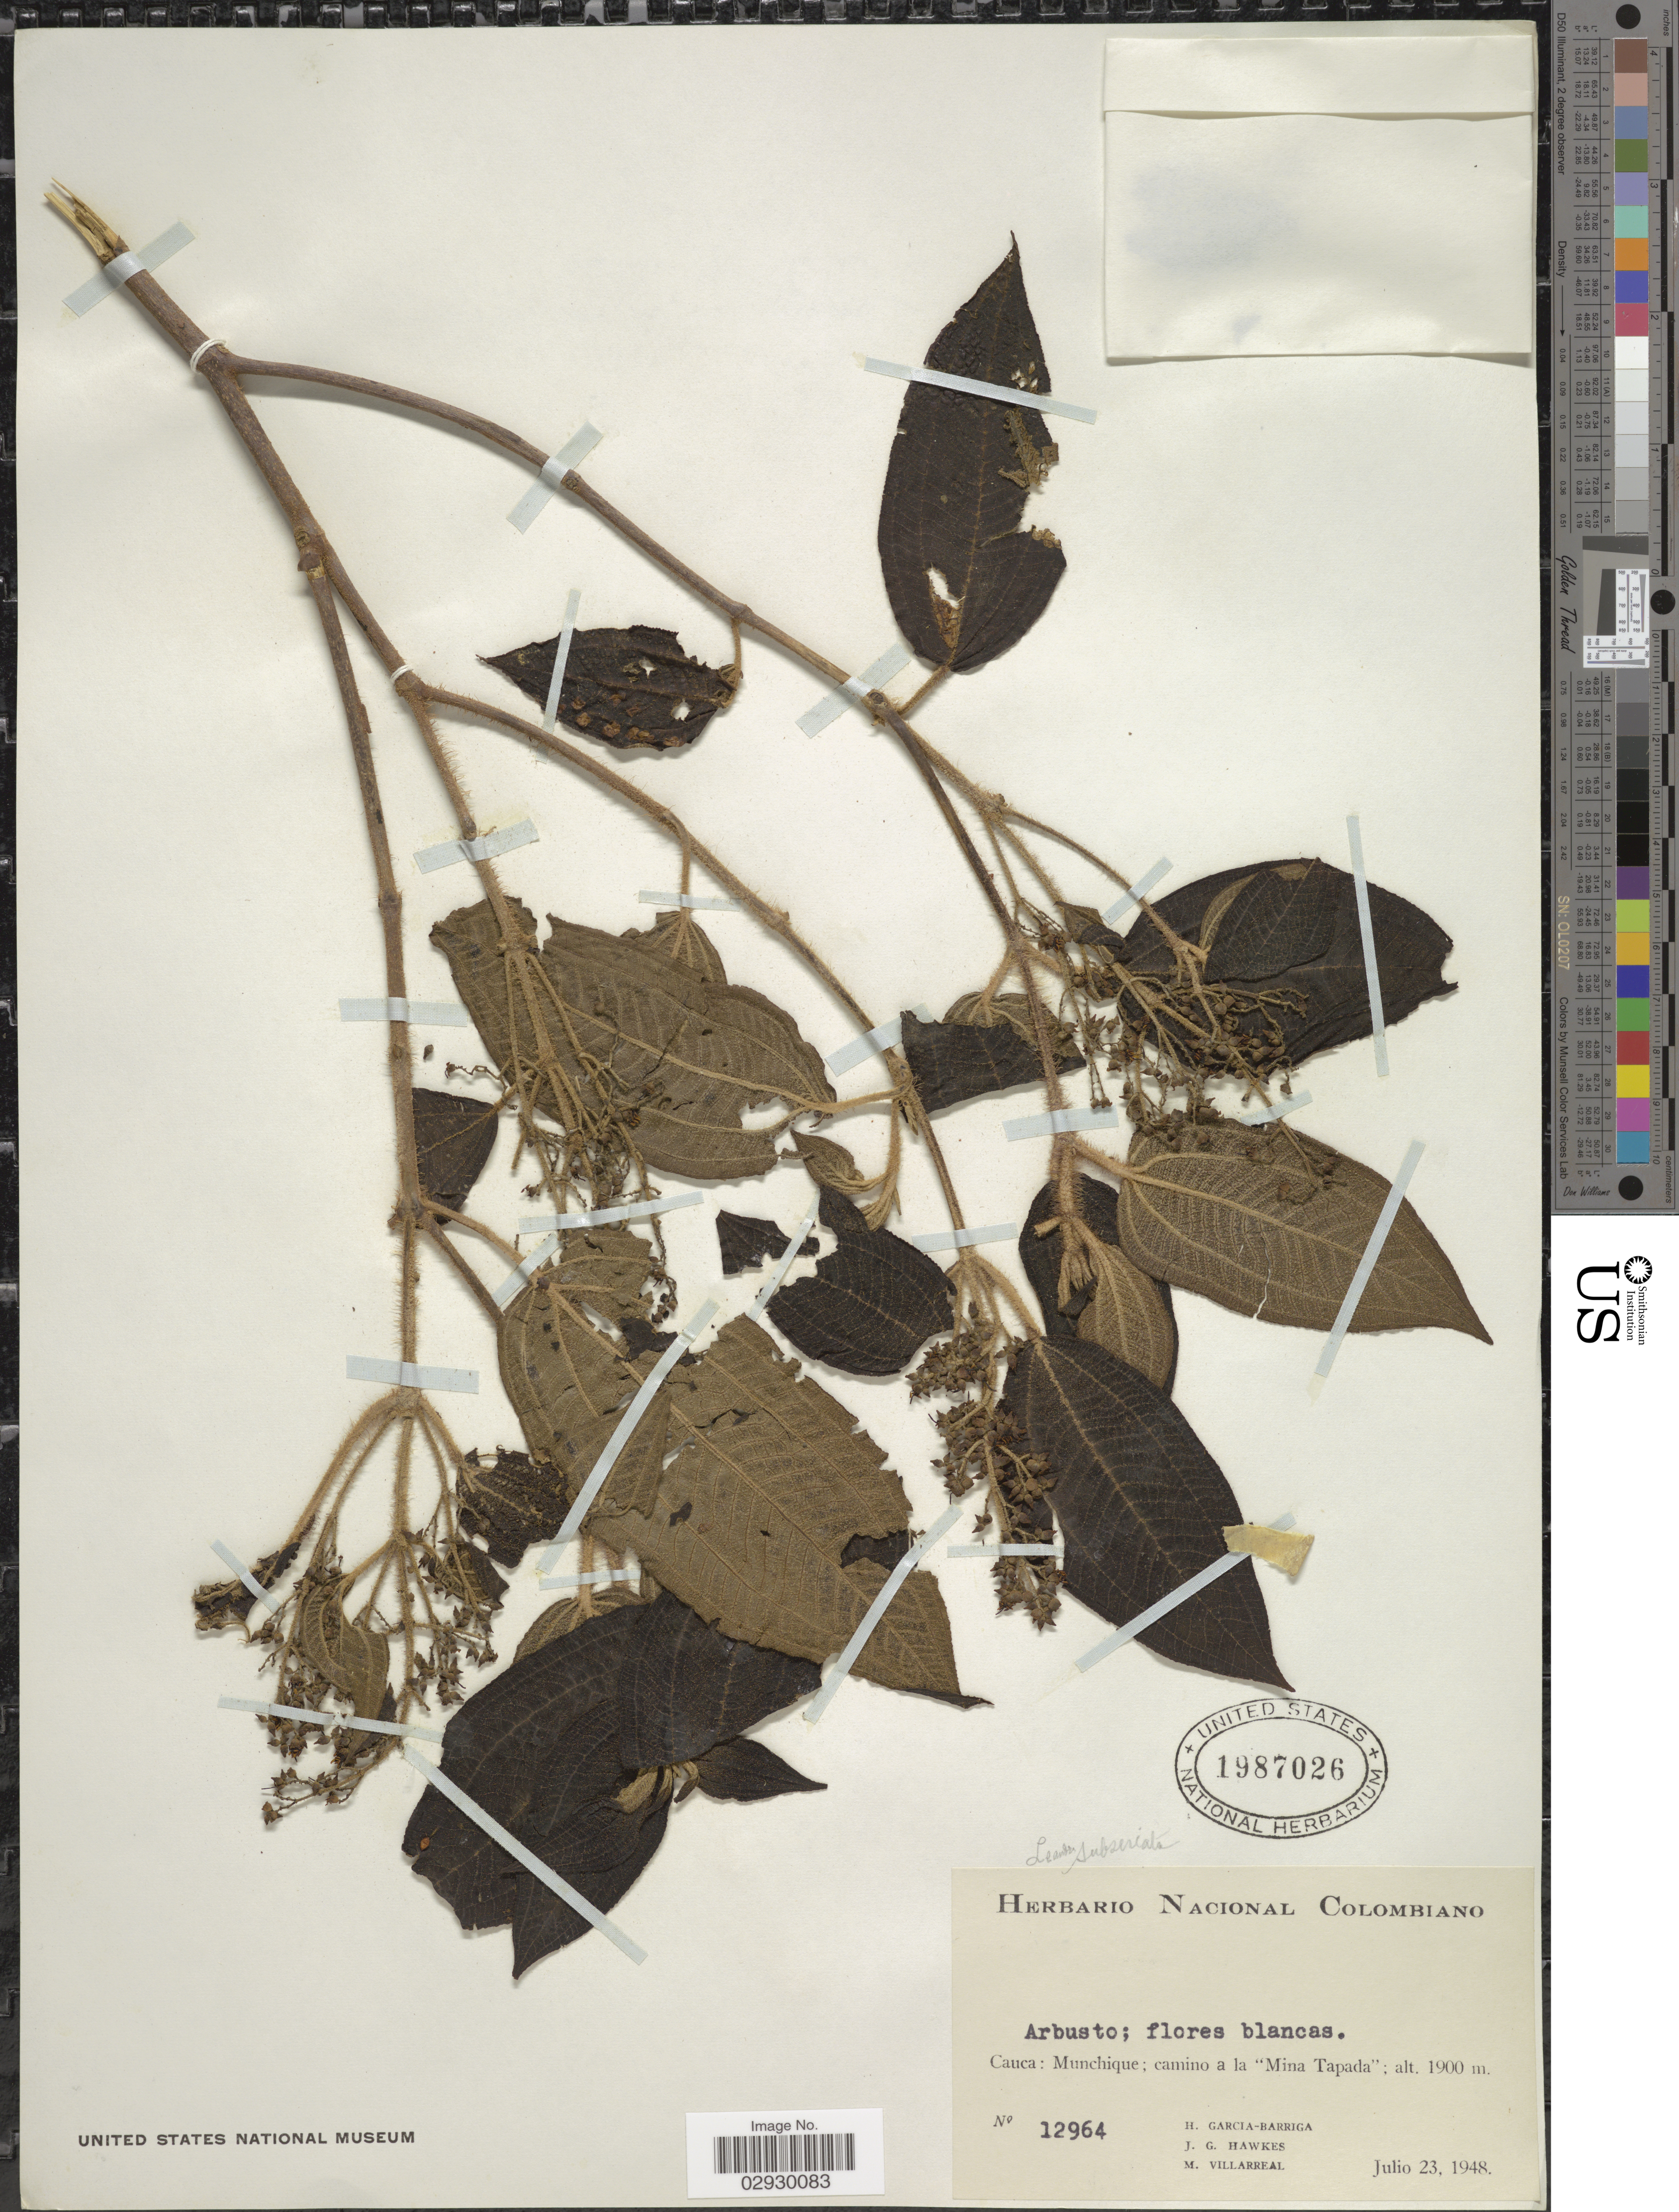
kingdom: Plantae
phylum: Tracheophyta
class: Magnoliopsida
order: Myrtales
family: Melastomataceae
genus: Leandra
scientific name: Leandra subseriata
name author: (Naudin) Cogn.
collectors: H. García Barriga, J. Hawkes & M. Villarreal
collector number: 12964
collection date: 1948-07-23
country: Colombia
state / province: Cauca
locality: Munchique; camino a la "Mina Tapada".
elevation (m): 1900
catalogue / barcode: US 1987026